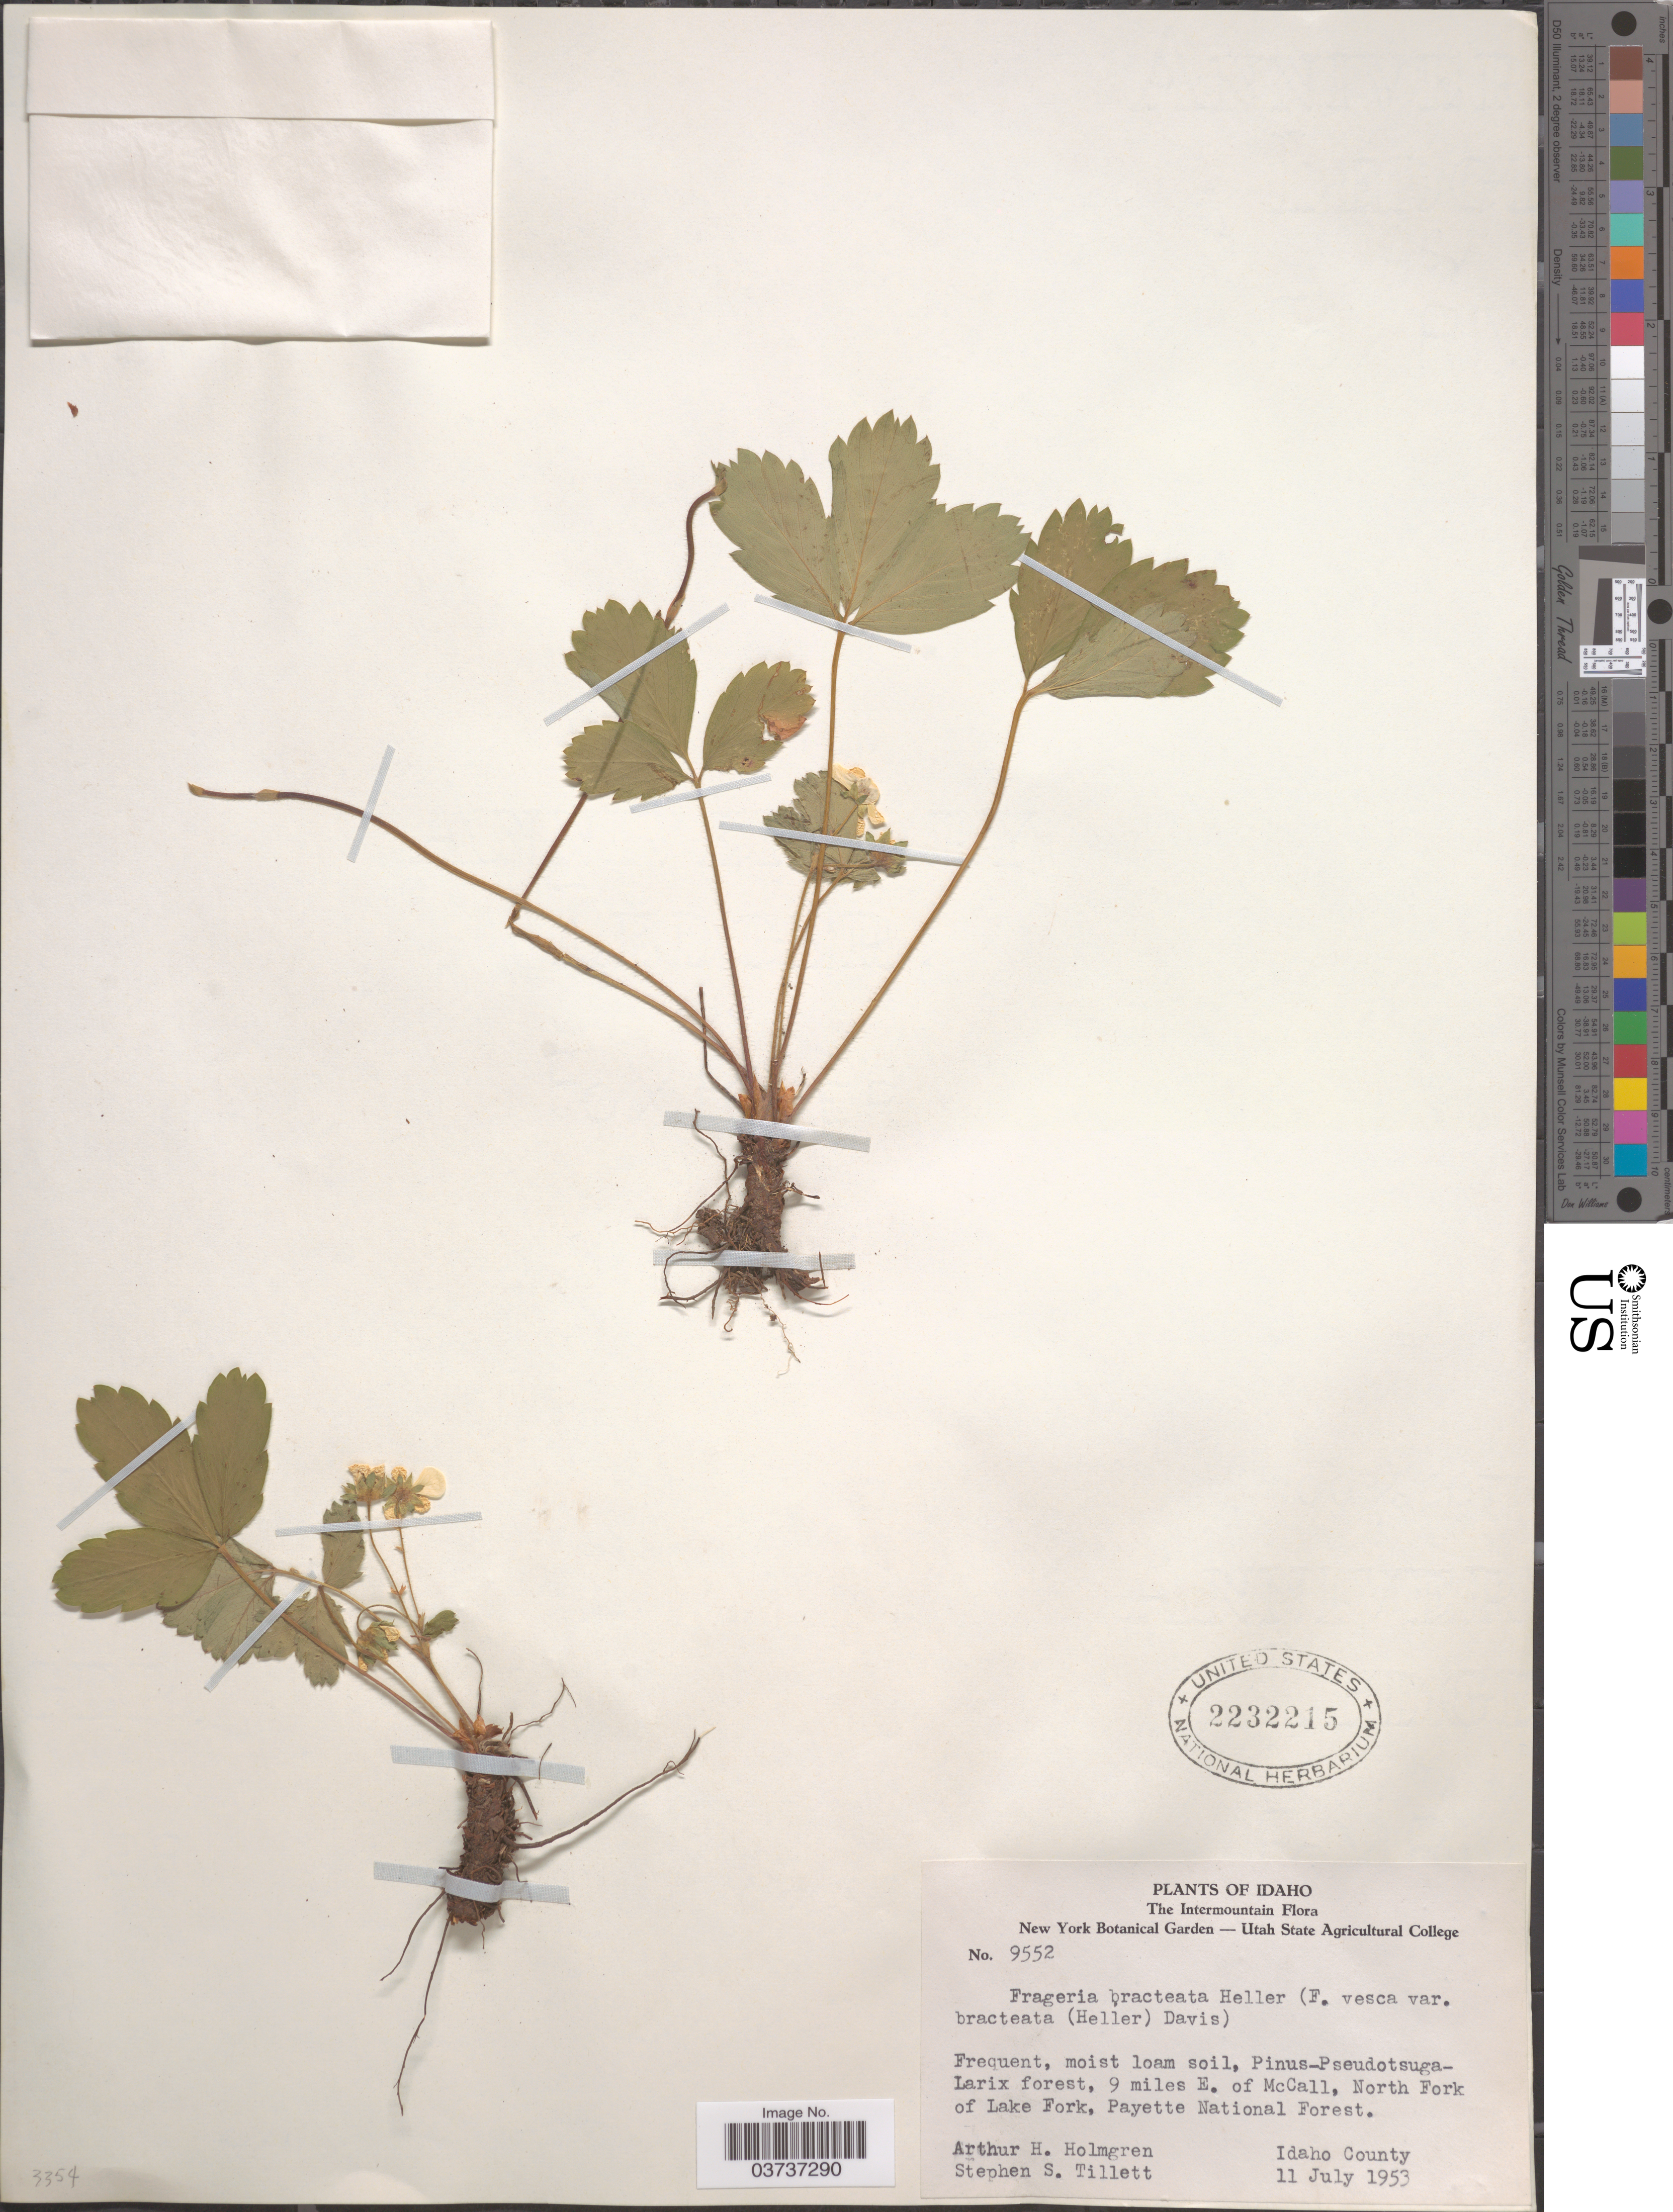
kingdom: Plantae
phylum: Tracheophyta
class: Magnoliopsida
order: Rosales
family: Rosaceae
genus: Fragaria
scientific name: Fragaria vesca subsp. bracteata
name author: L.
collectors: A. H. Holmgren & S. S. Tillett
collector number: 9552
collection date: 1953-07-11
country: United States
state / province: Idaho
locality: The Intermountain. 9 miles E. of McCall, North Fork of Lake Fork, Payette National Forest. Idaho County.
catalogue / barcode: US 2232215